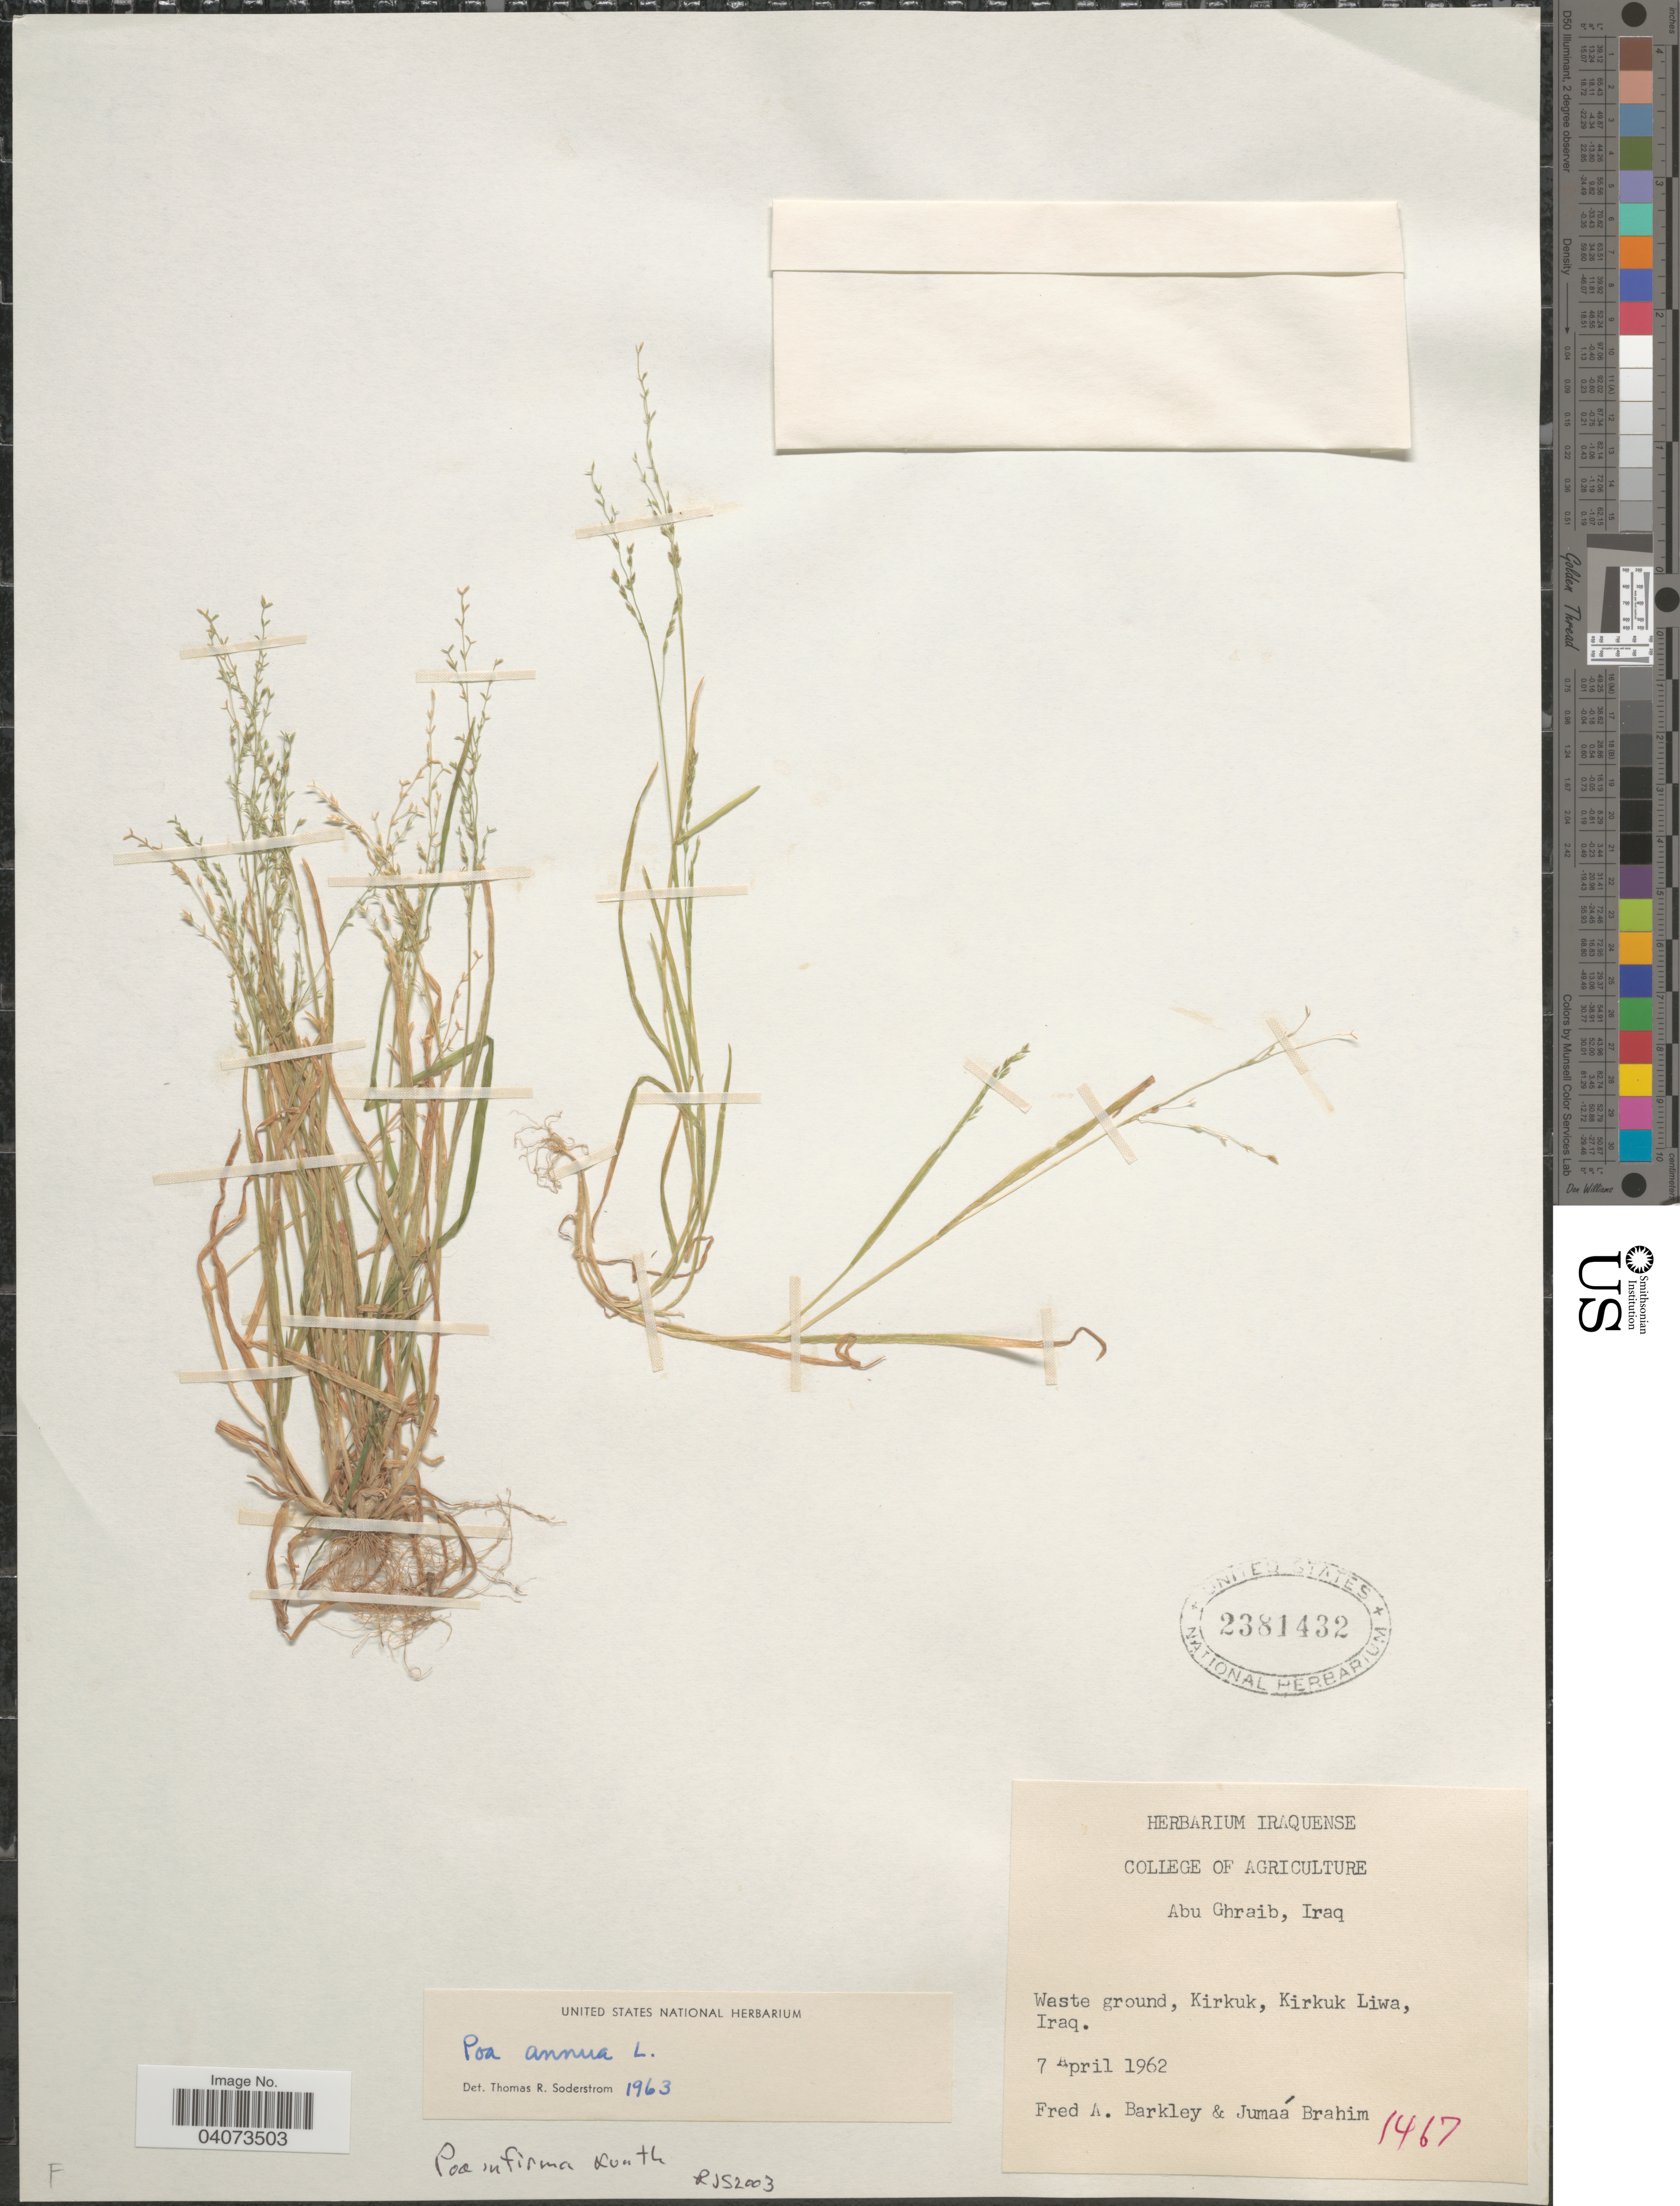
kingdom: Plantae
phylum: Tracheophyta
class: Liliopsida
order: Poales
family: Poaceae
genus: Poa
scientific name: Poa infirma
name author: Kunth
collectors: F. A. Barkley & Brahim M., J.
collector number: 1467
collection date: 1962-04-07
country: Iraq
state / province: Kirkūk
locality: Waste ground, Kirkuk, Kirkuk Liwa.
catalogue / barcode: US 2381432